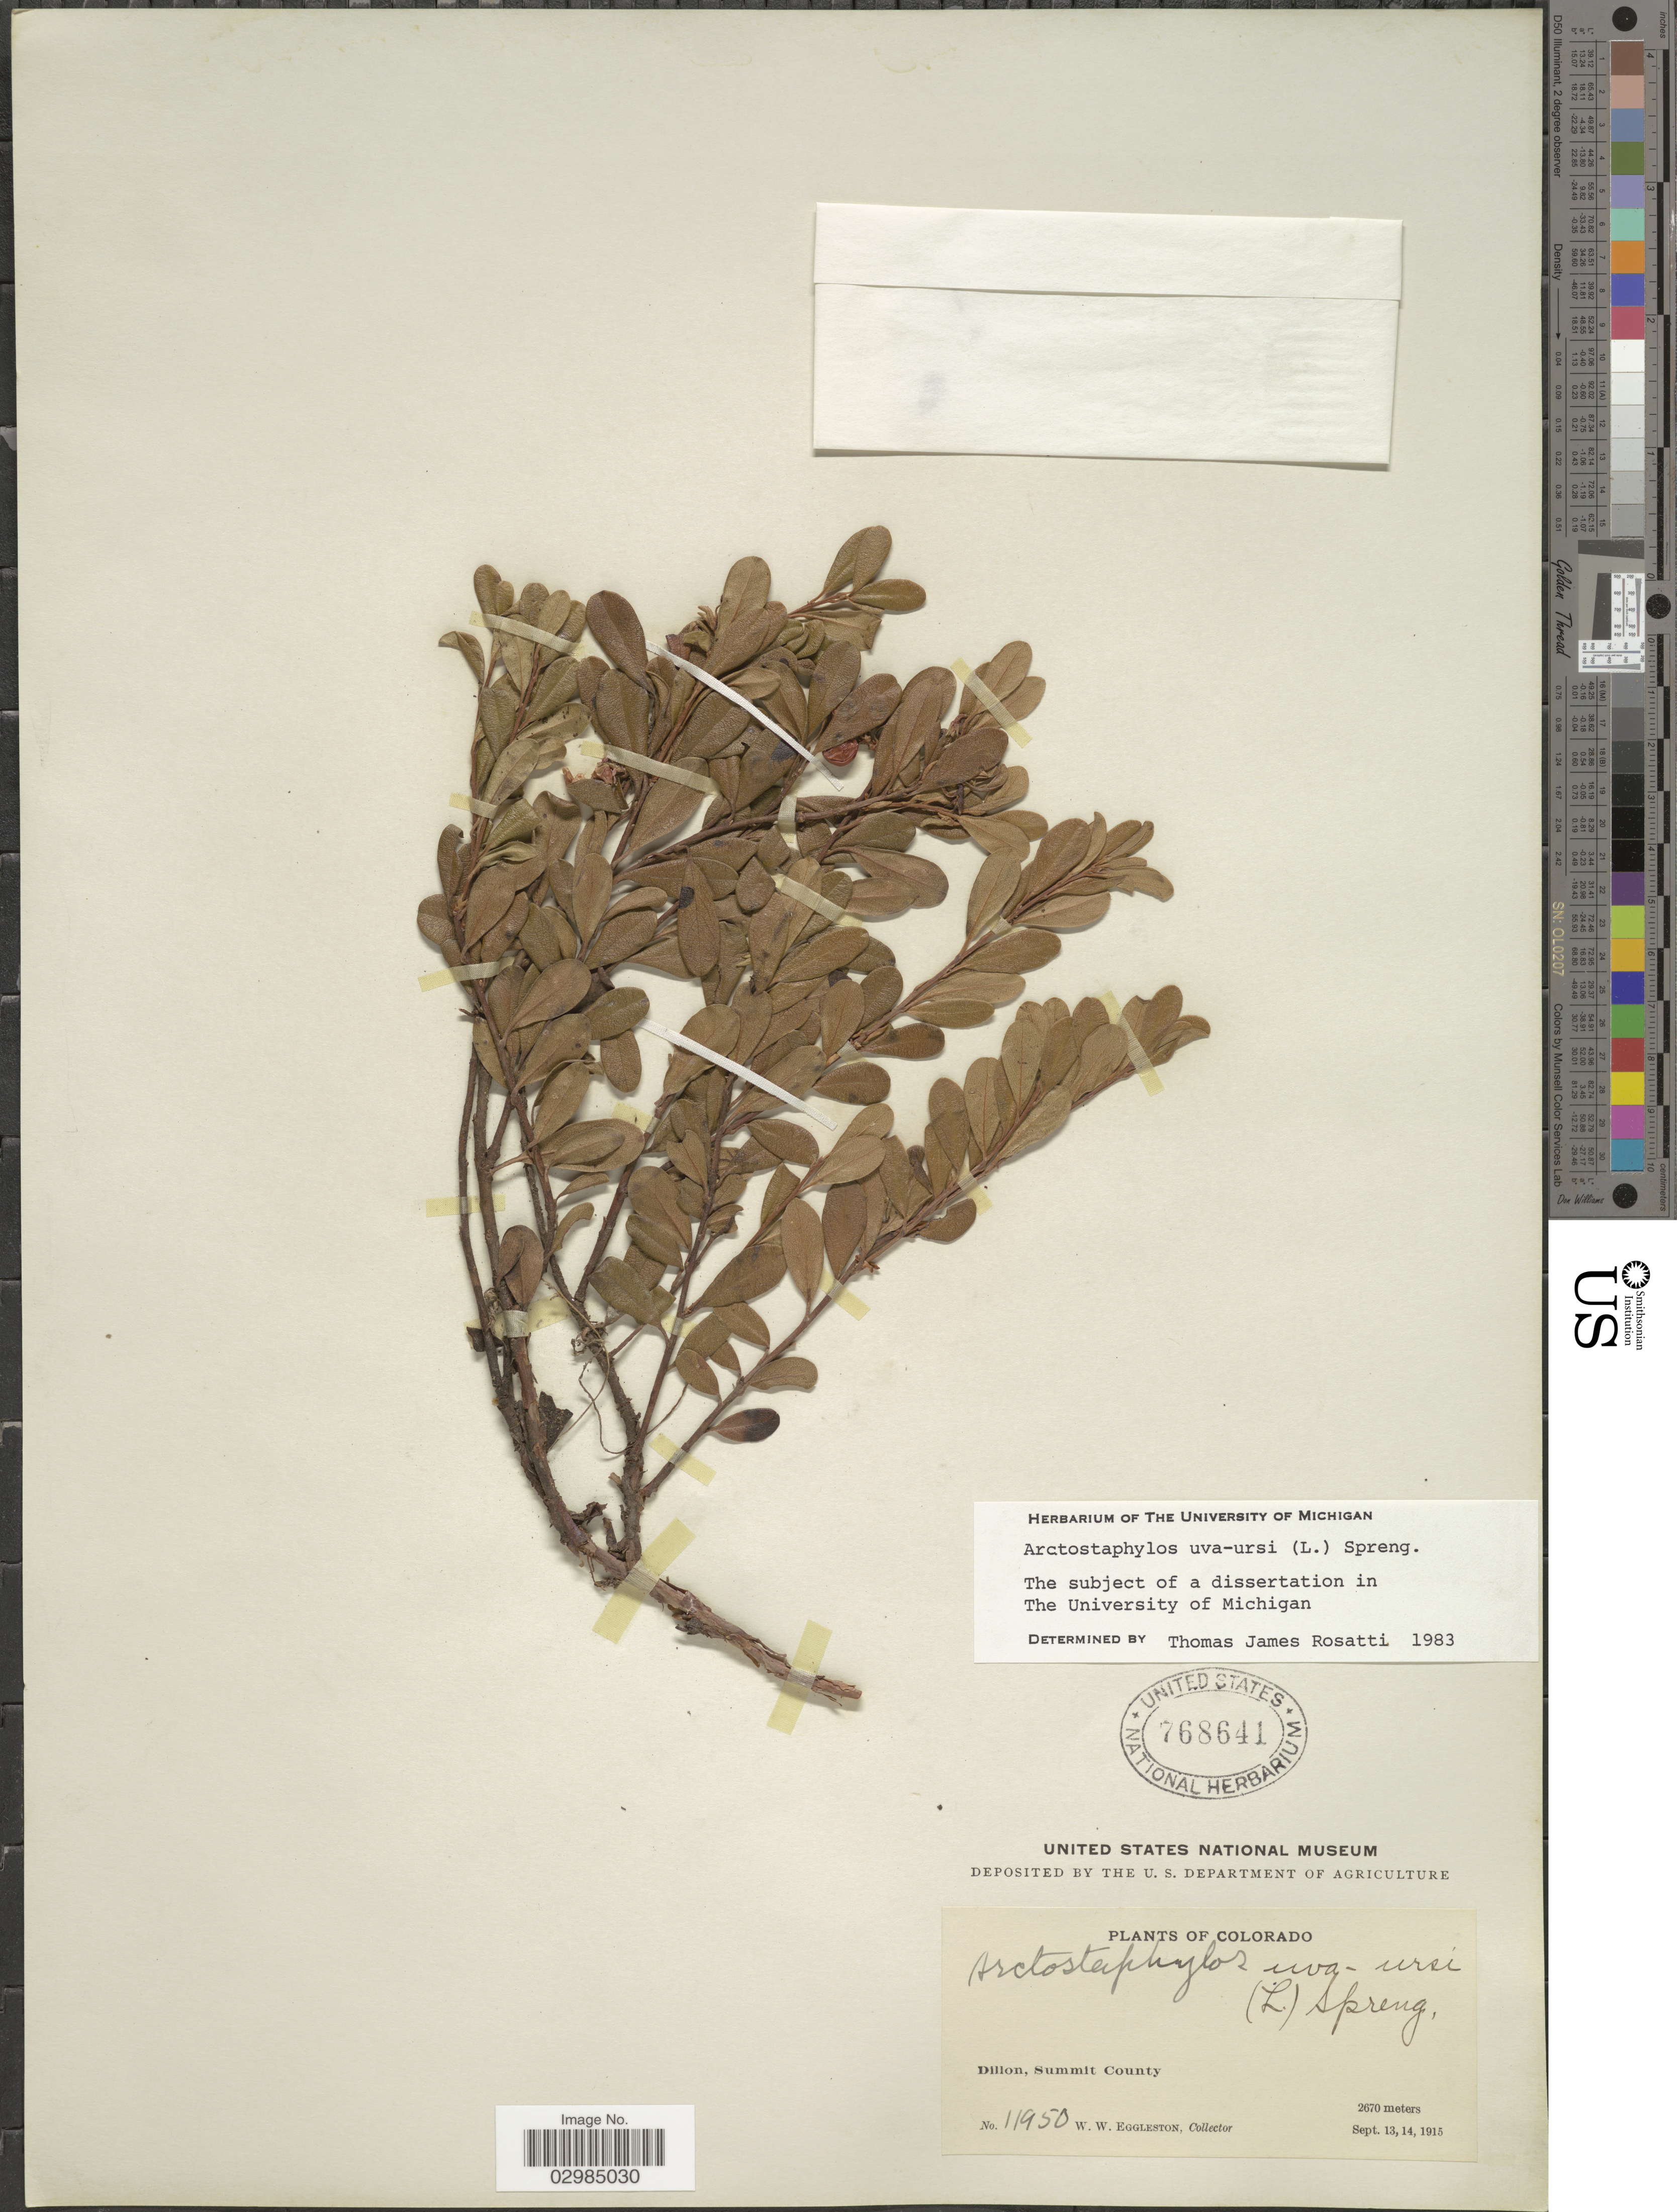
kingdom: Plantae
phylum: Tracheophyta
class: Magnoliopsida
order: Ericales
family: Ericaceae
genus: Arctostaphylos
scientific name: Arctostaphylos uva-ursi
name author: (L.) Spreng.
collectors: W. W. Eggleston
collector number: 11950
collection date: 1915-09-13/1915-09-14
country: United States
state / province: Colorado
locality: Dillon, Summit County.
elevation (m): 2670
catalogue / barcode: US 768641